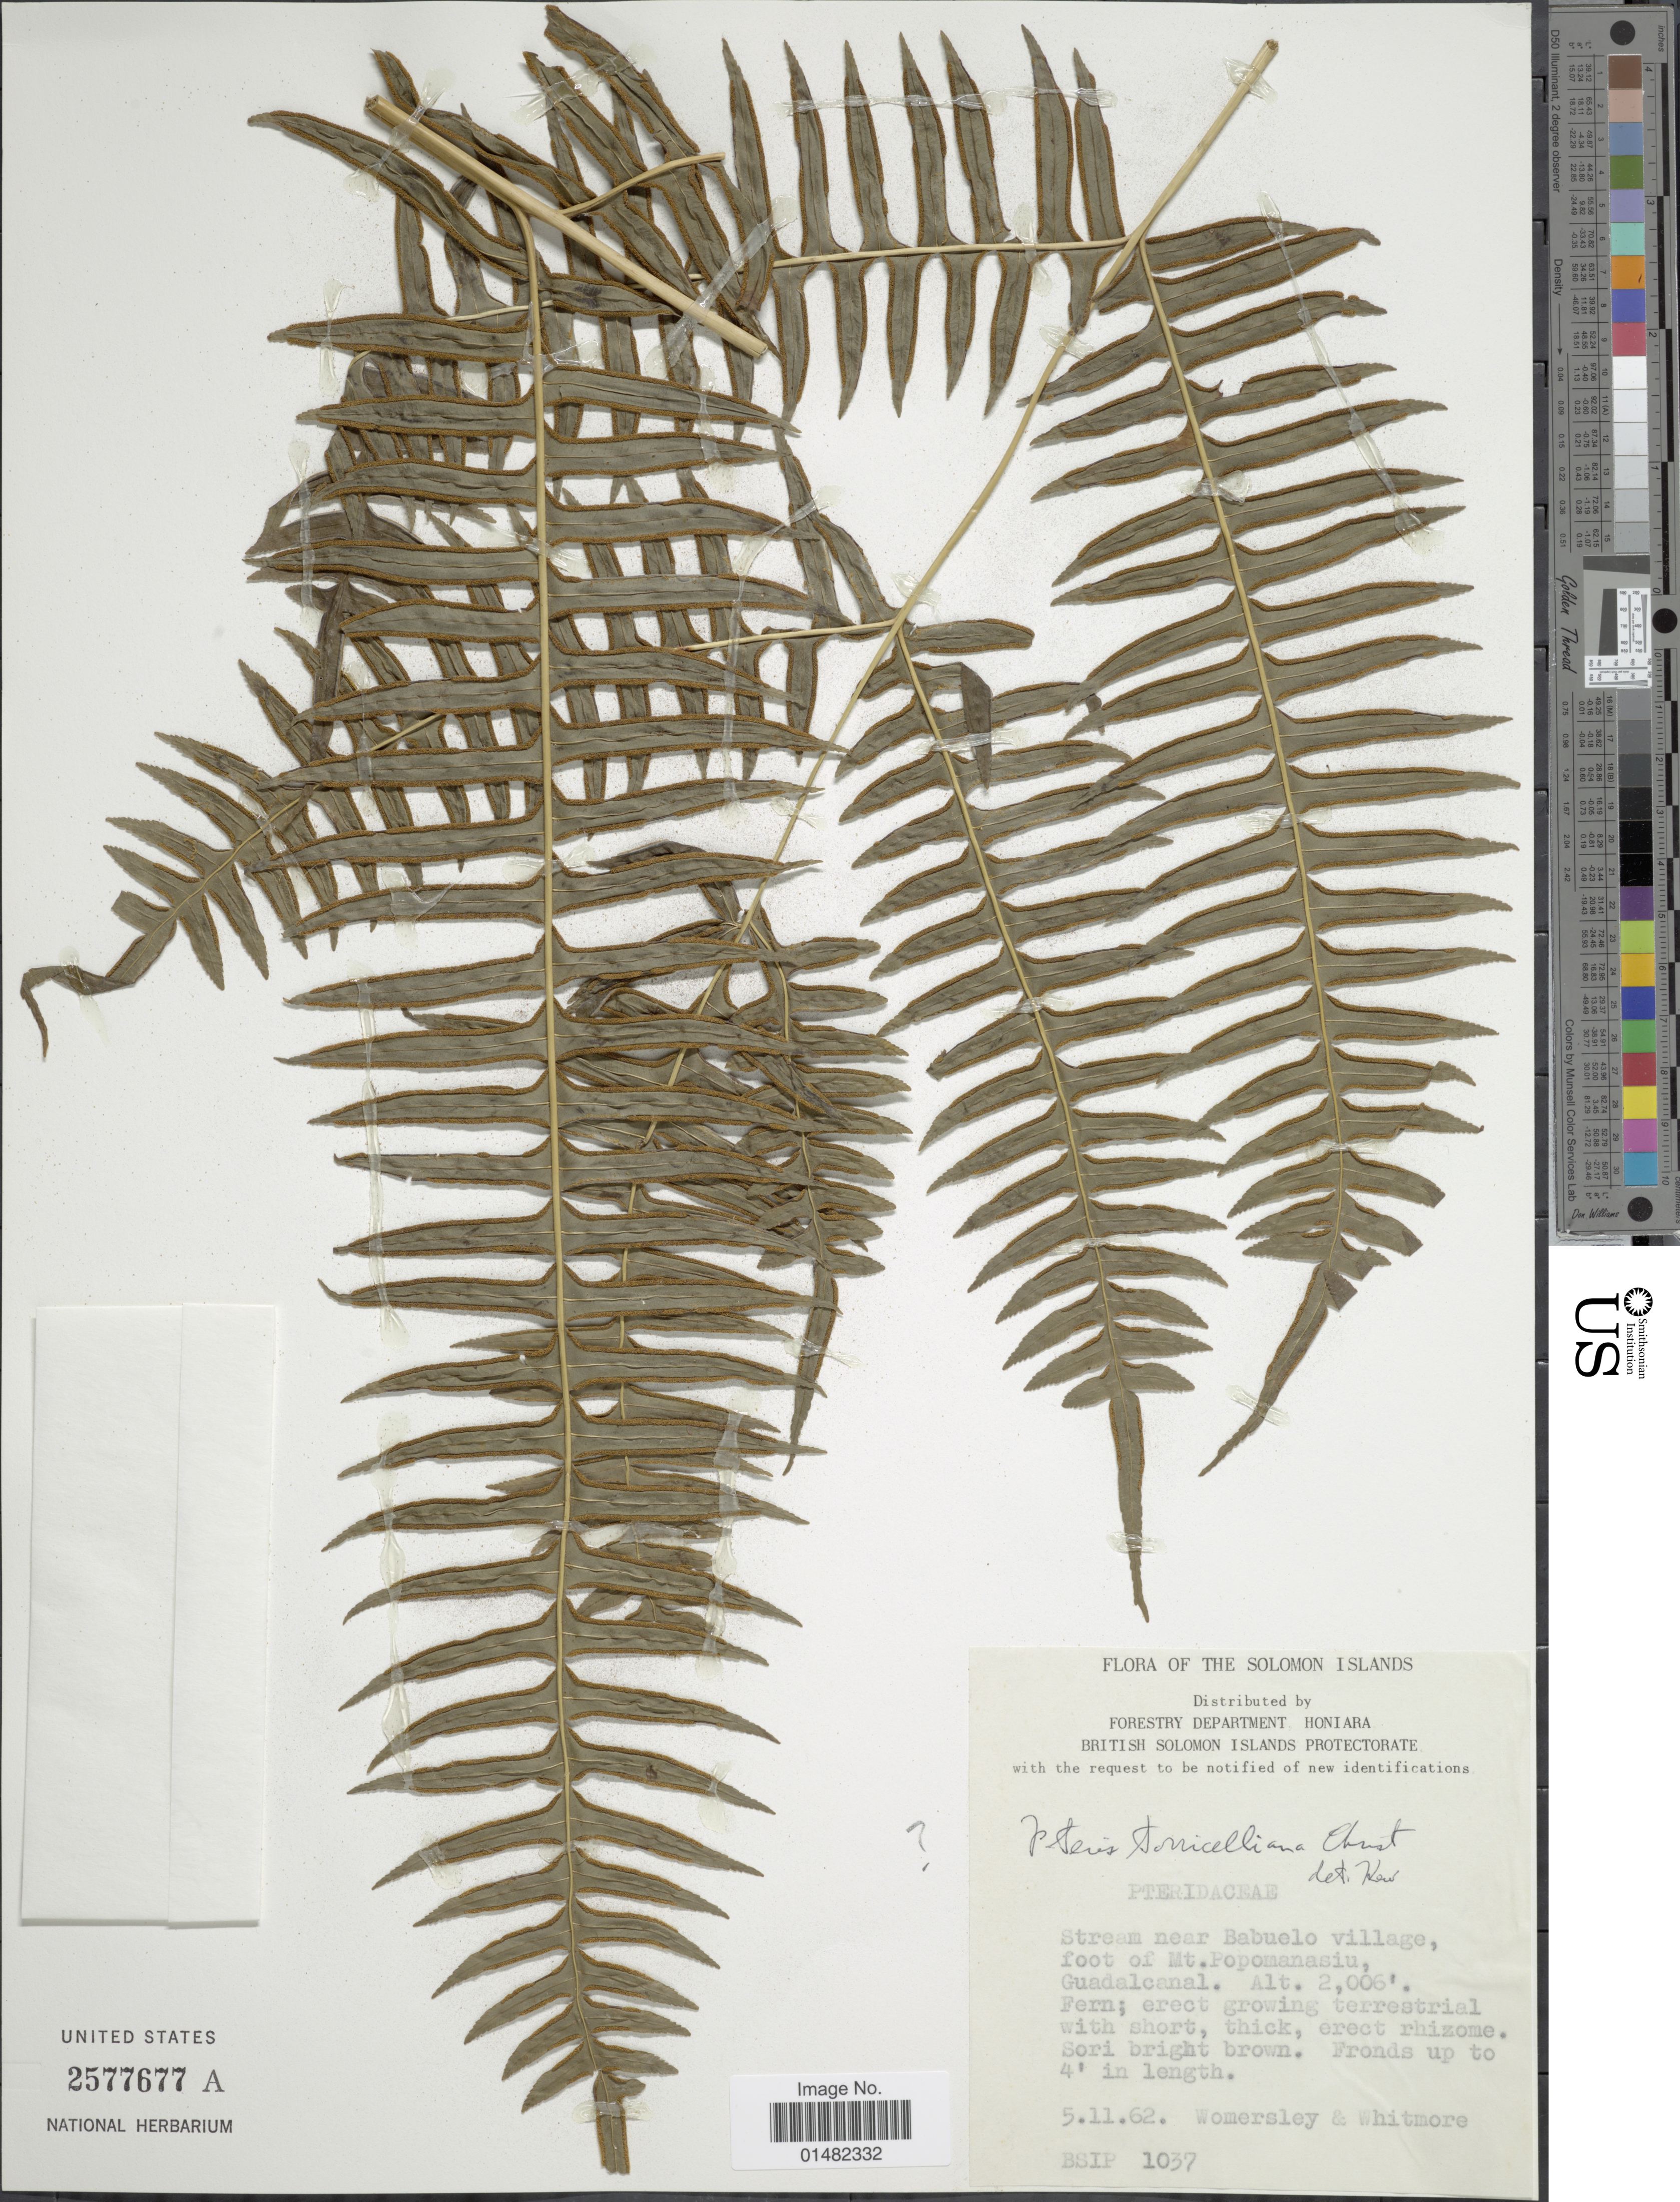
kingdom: Plantae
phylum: Tracheophyta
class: Polypodiopsida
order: Polypodiales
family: Pteridaceae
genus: Pteris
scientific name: Pteris torricelliana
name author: Christ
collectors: Womersley & -. Whitmore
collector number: BSIP 1037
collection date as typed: Transcribed d/m/y: 5/11/62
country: Solomon Islands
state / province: Solomon Islands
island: Guadalcanal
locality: Stream near Babuelo village, foot of Mt. Popomanasiu, Guadalcanal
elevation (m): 611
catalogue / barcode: US 2577677A